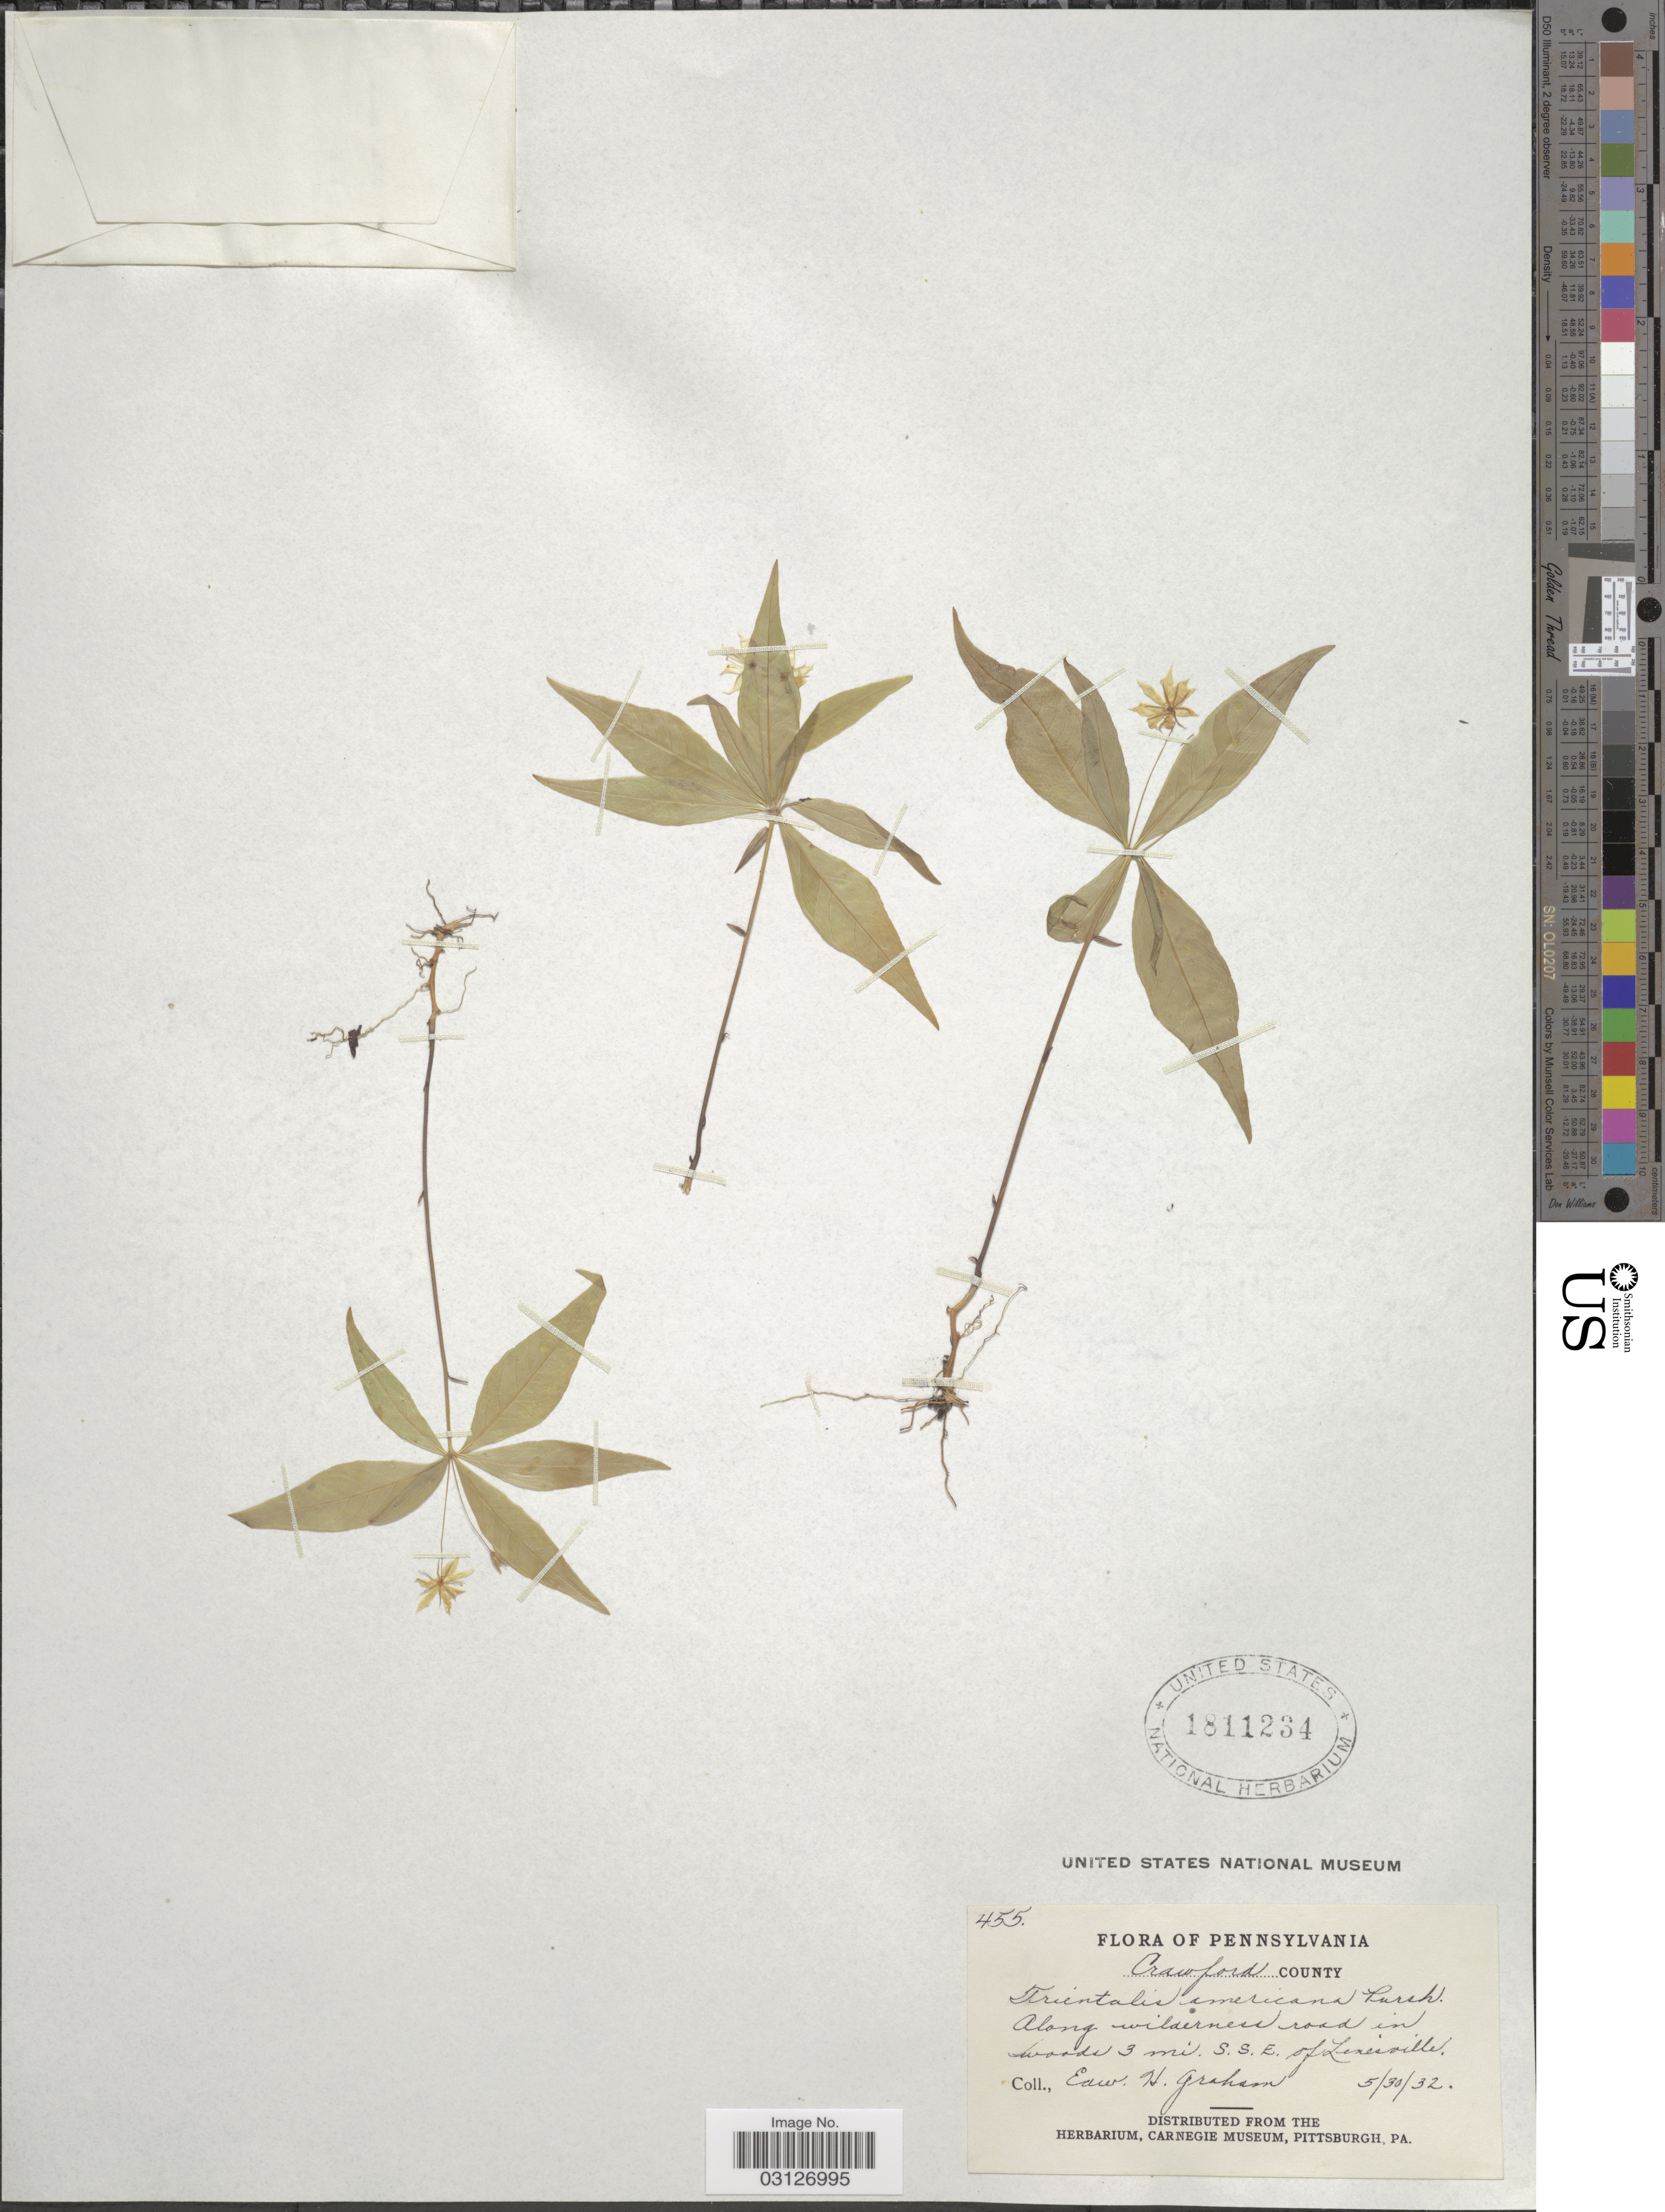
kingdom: Plantae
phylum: Tracheophyta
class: Magnoliopsida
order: Ericales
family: Primulaceae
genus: Trientalis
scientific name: Trientalis americana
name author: Pursh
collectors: E. H. Graham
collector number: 455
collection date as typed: Transcribed d/m/y: 30/5/32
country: United States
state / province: Pennsylvania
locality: Crawford County, Along wilderness road in woods 3 mi. S.S.E. of Linesville.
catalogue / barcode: US 1811234